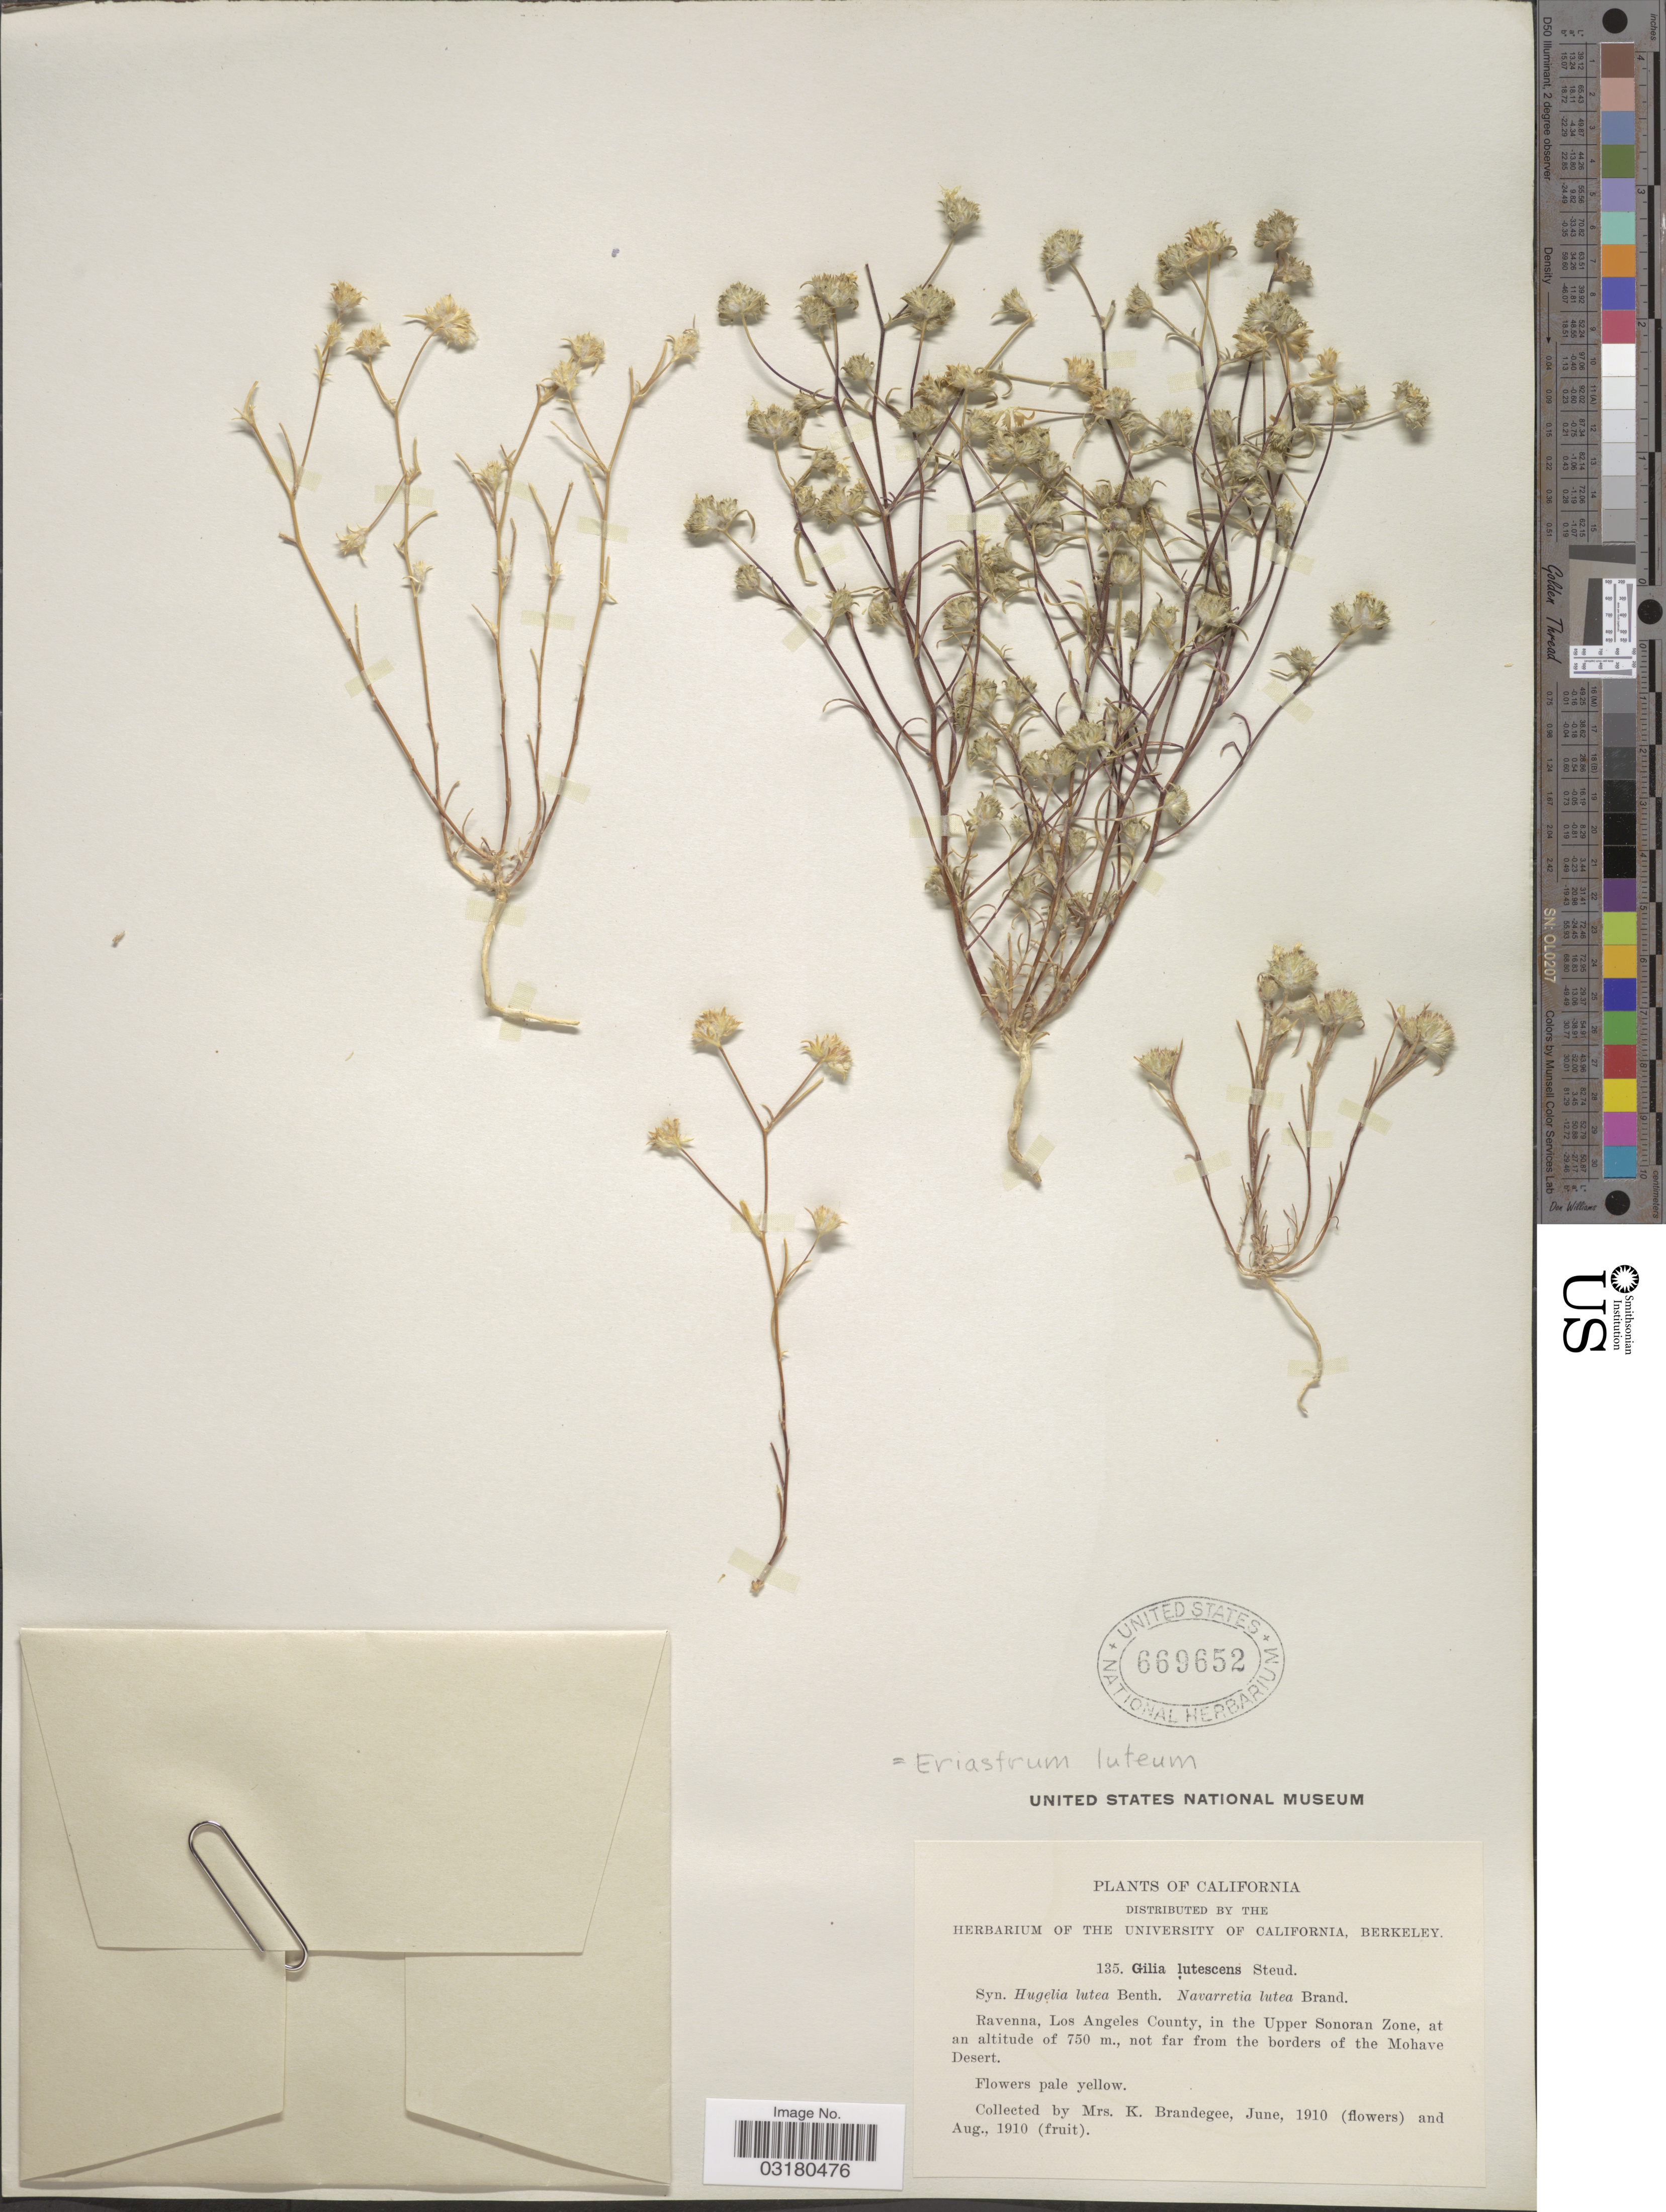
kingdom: Plantae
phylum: Tracheophyta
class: Magnoliopsida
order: Ericales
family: Polemoniaceae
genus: Eriastrum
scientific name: Eriastrum luteum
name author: (Benth.) H. Mason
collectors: M. K. Brandegee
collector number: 135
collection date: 1910-06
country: United States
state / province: California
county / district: Los Angeles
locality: Ravenna, Los Angeles County, in the Upper Sonoran Zone, not far from the borders of the Mohave Desert.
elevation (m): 750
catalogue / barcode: US 669652